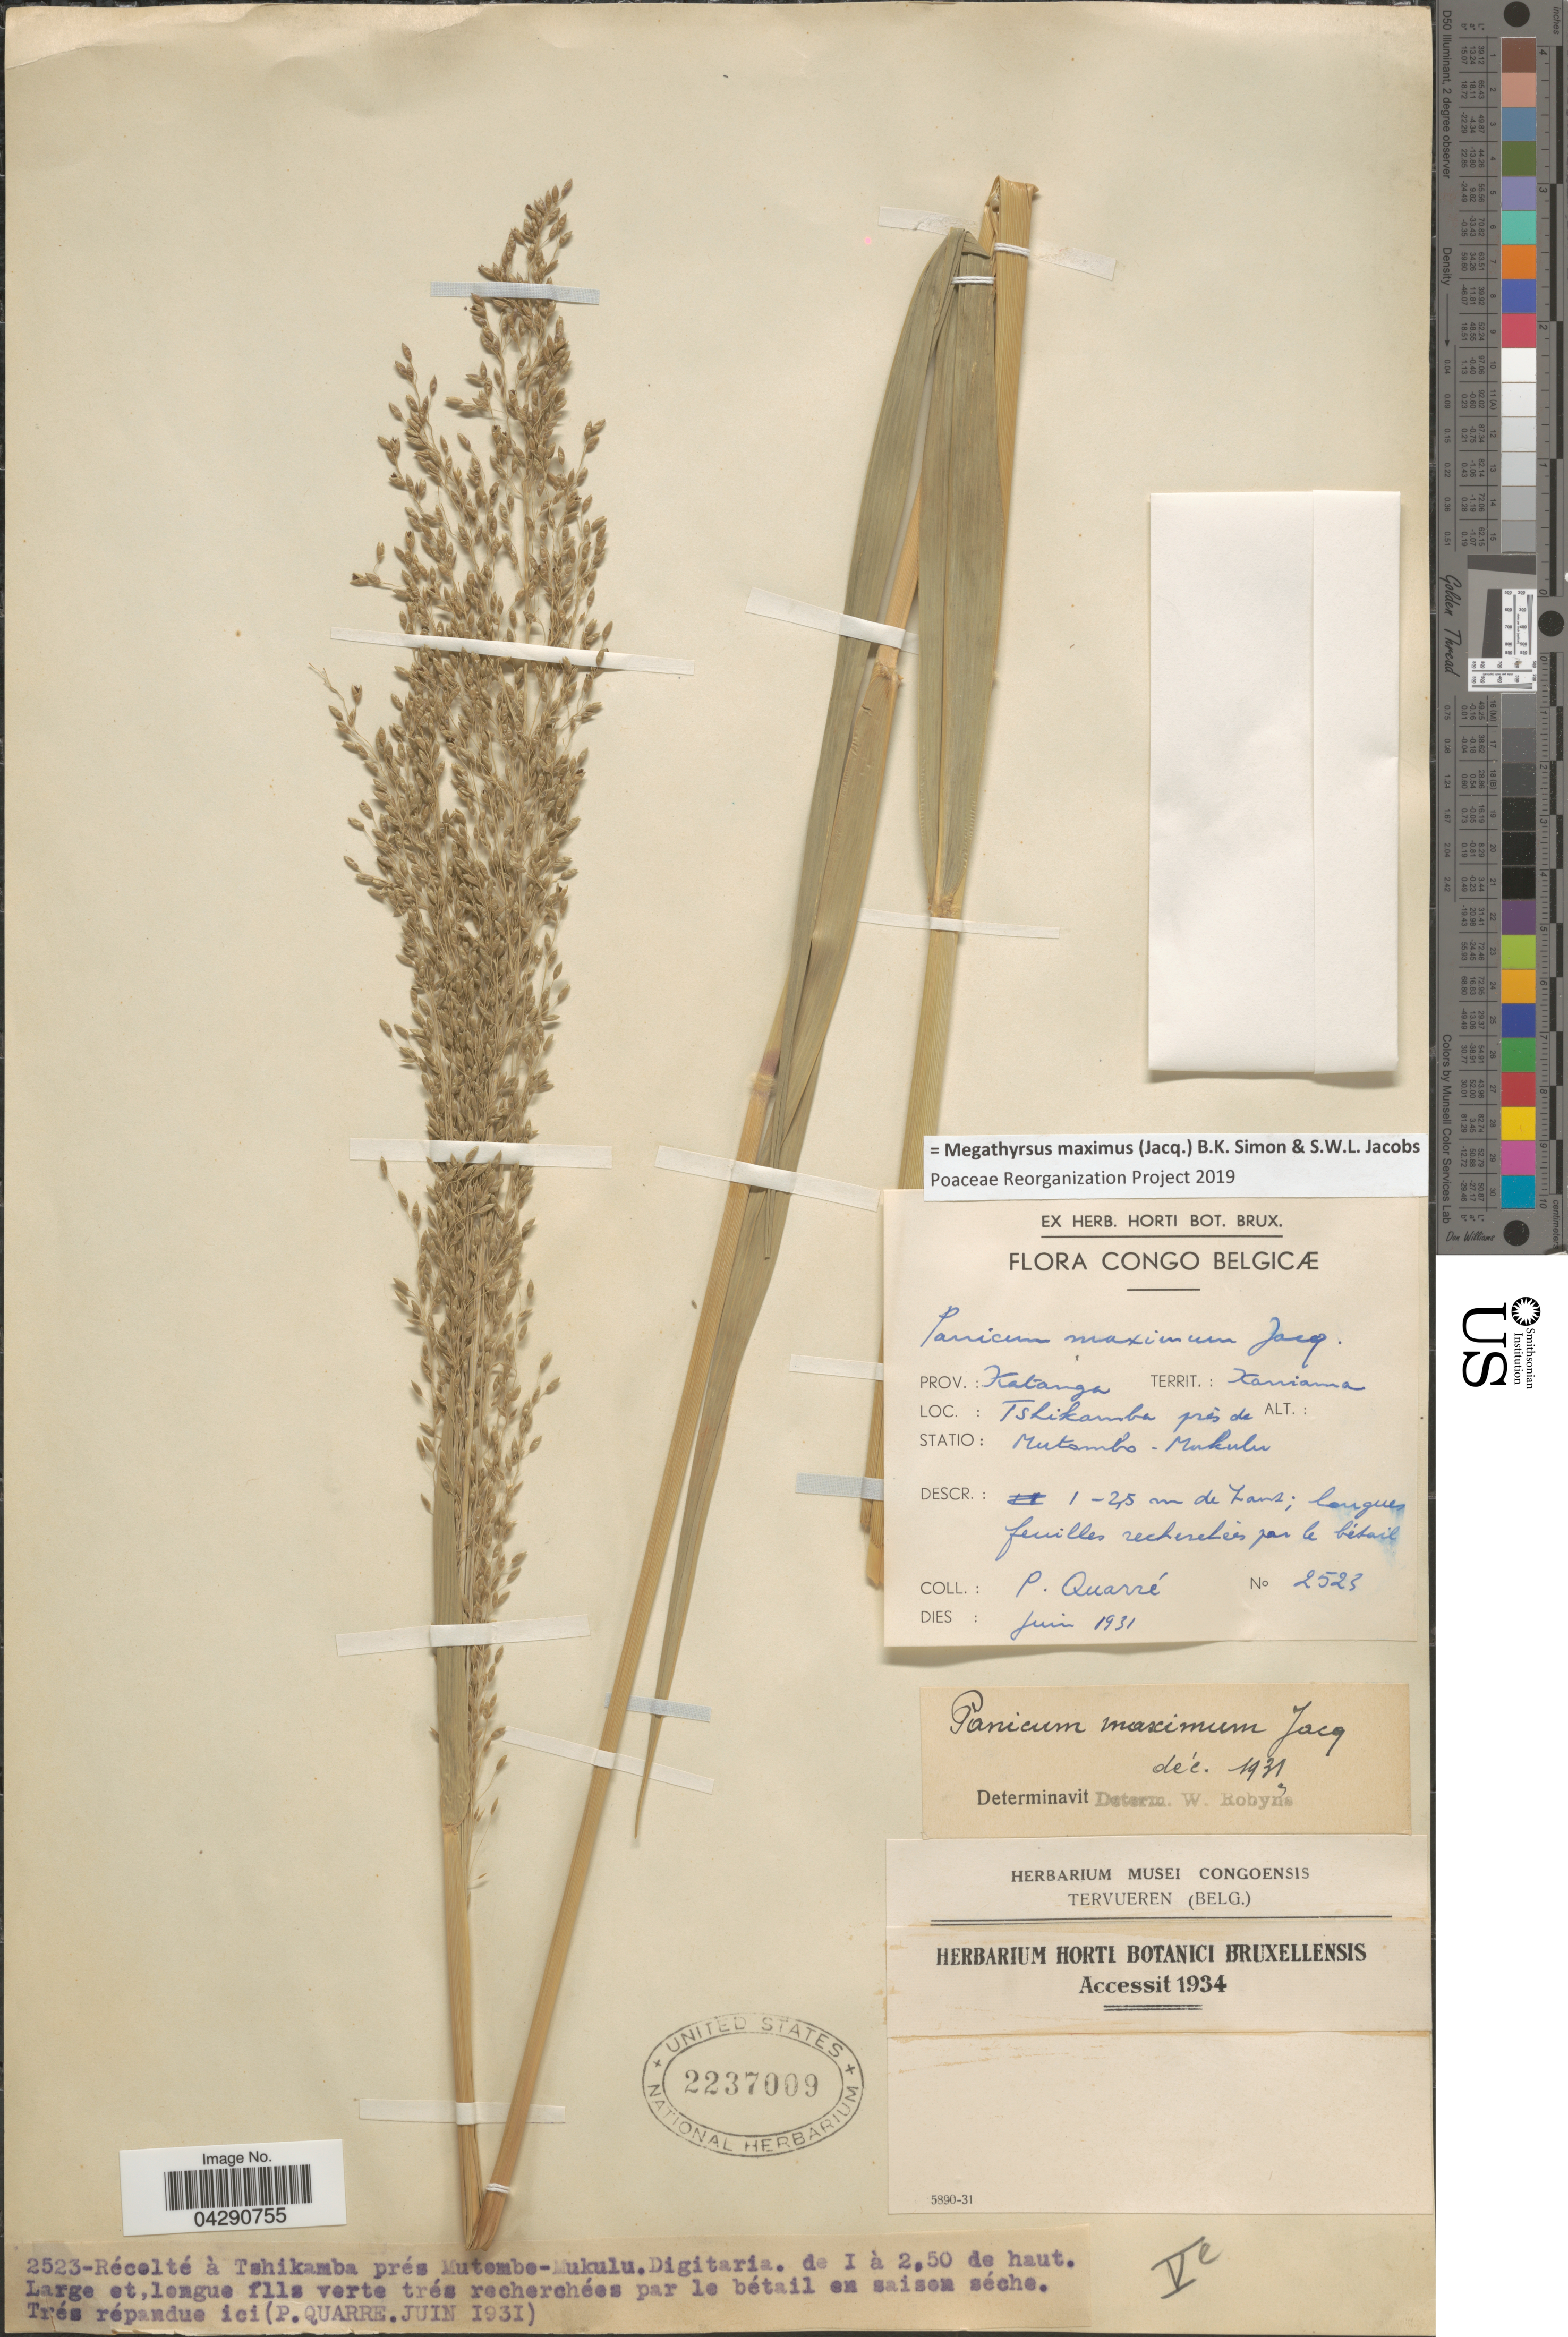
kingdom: Plantae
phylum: Tracheophyta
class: Liliopsida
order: Poales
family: Poaceae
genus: Megathyrsus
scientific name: Megathyrsus maximus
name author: (Jacq.) B.K. Simon & S.W.L. Jacobs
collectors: P. Quarre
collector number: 2523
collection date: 1931-06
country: Congo, Democratic Republic of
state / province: Lualaba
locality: Territ.: Xarriama. Tshikamba prés de Mutombo-Mukulu.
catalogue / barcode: US 2237009